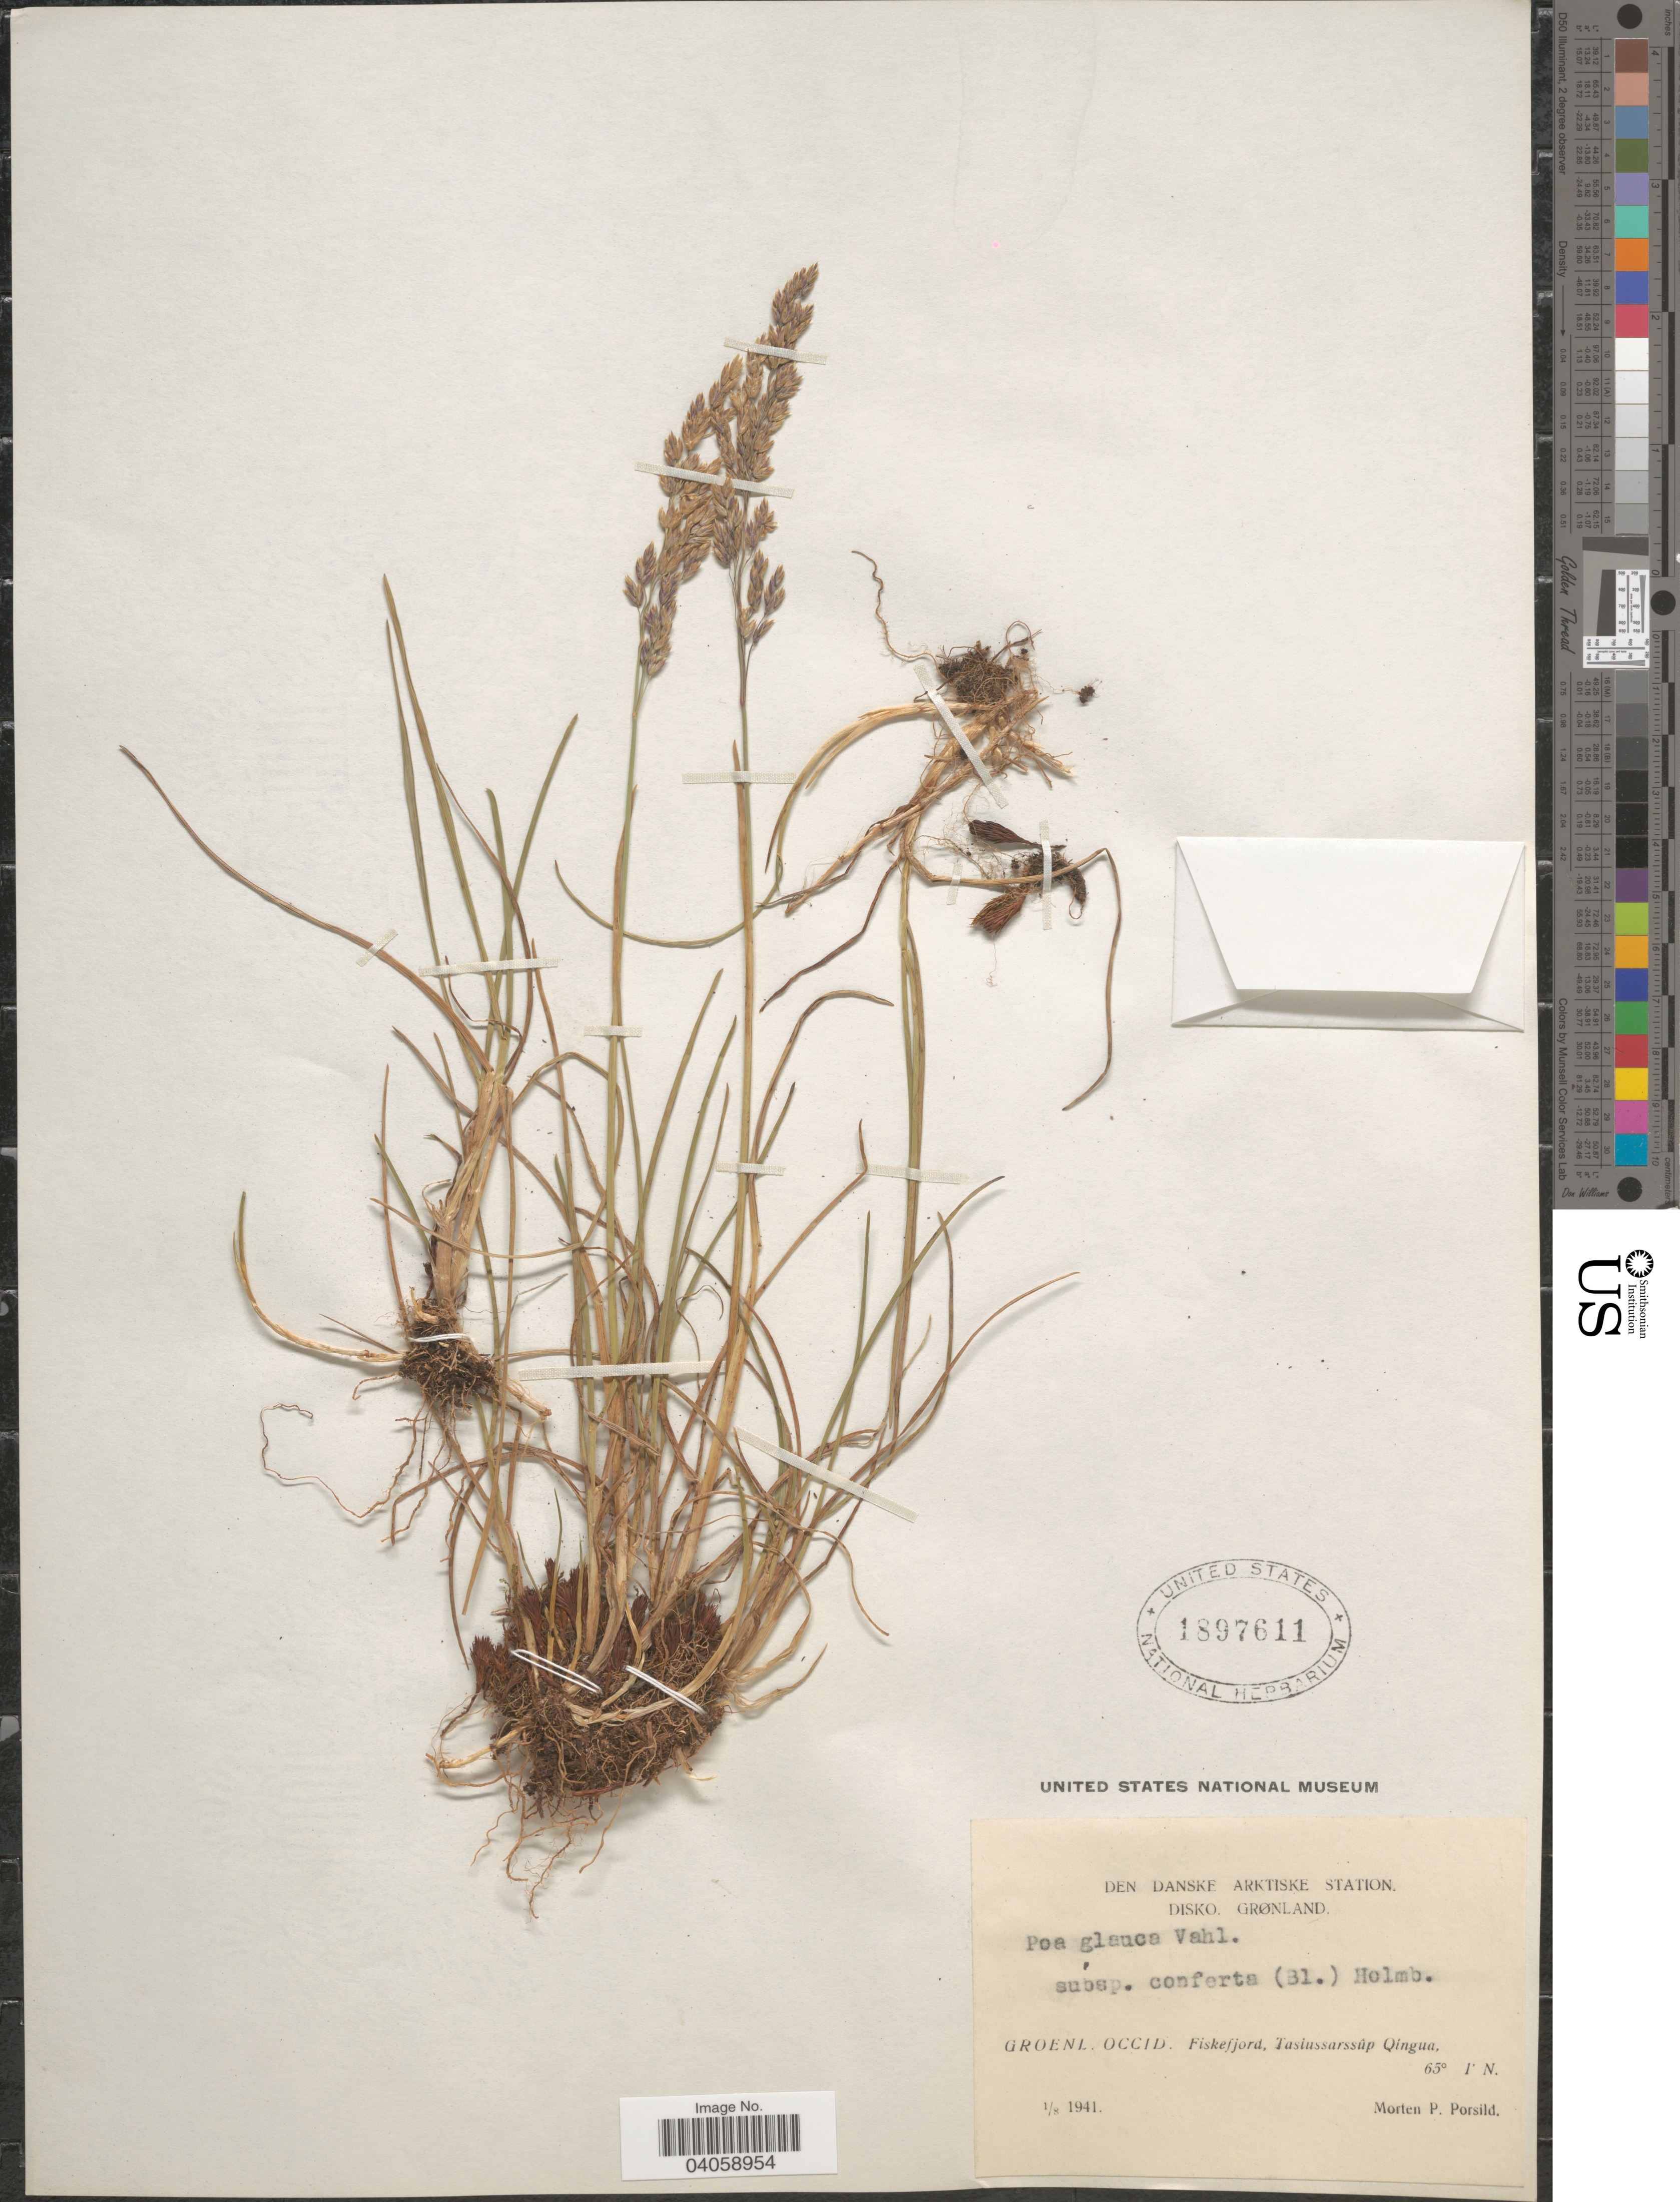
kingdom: Plantae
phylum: Tracheophyta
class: Liliopsida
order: Poales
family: Poaceae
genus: Poa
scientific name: Poa glauca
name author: Vahl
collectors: M. P. Porsild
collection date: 1941-08-01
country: Greenland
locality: Den Danske Arktiske Station. Disko. Grønland. Groenl. Occid. Fiskefjord, Tasiussarssûp Qíngua.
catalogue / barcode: US 1897611